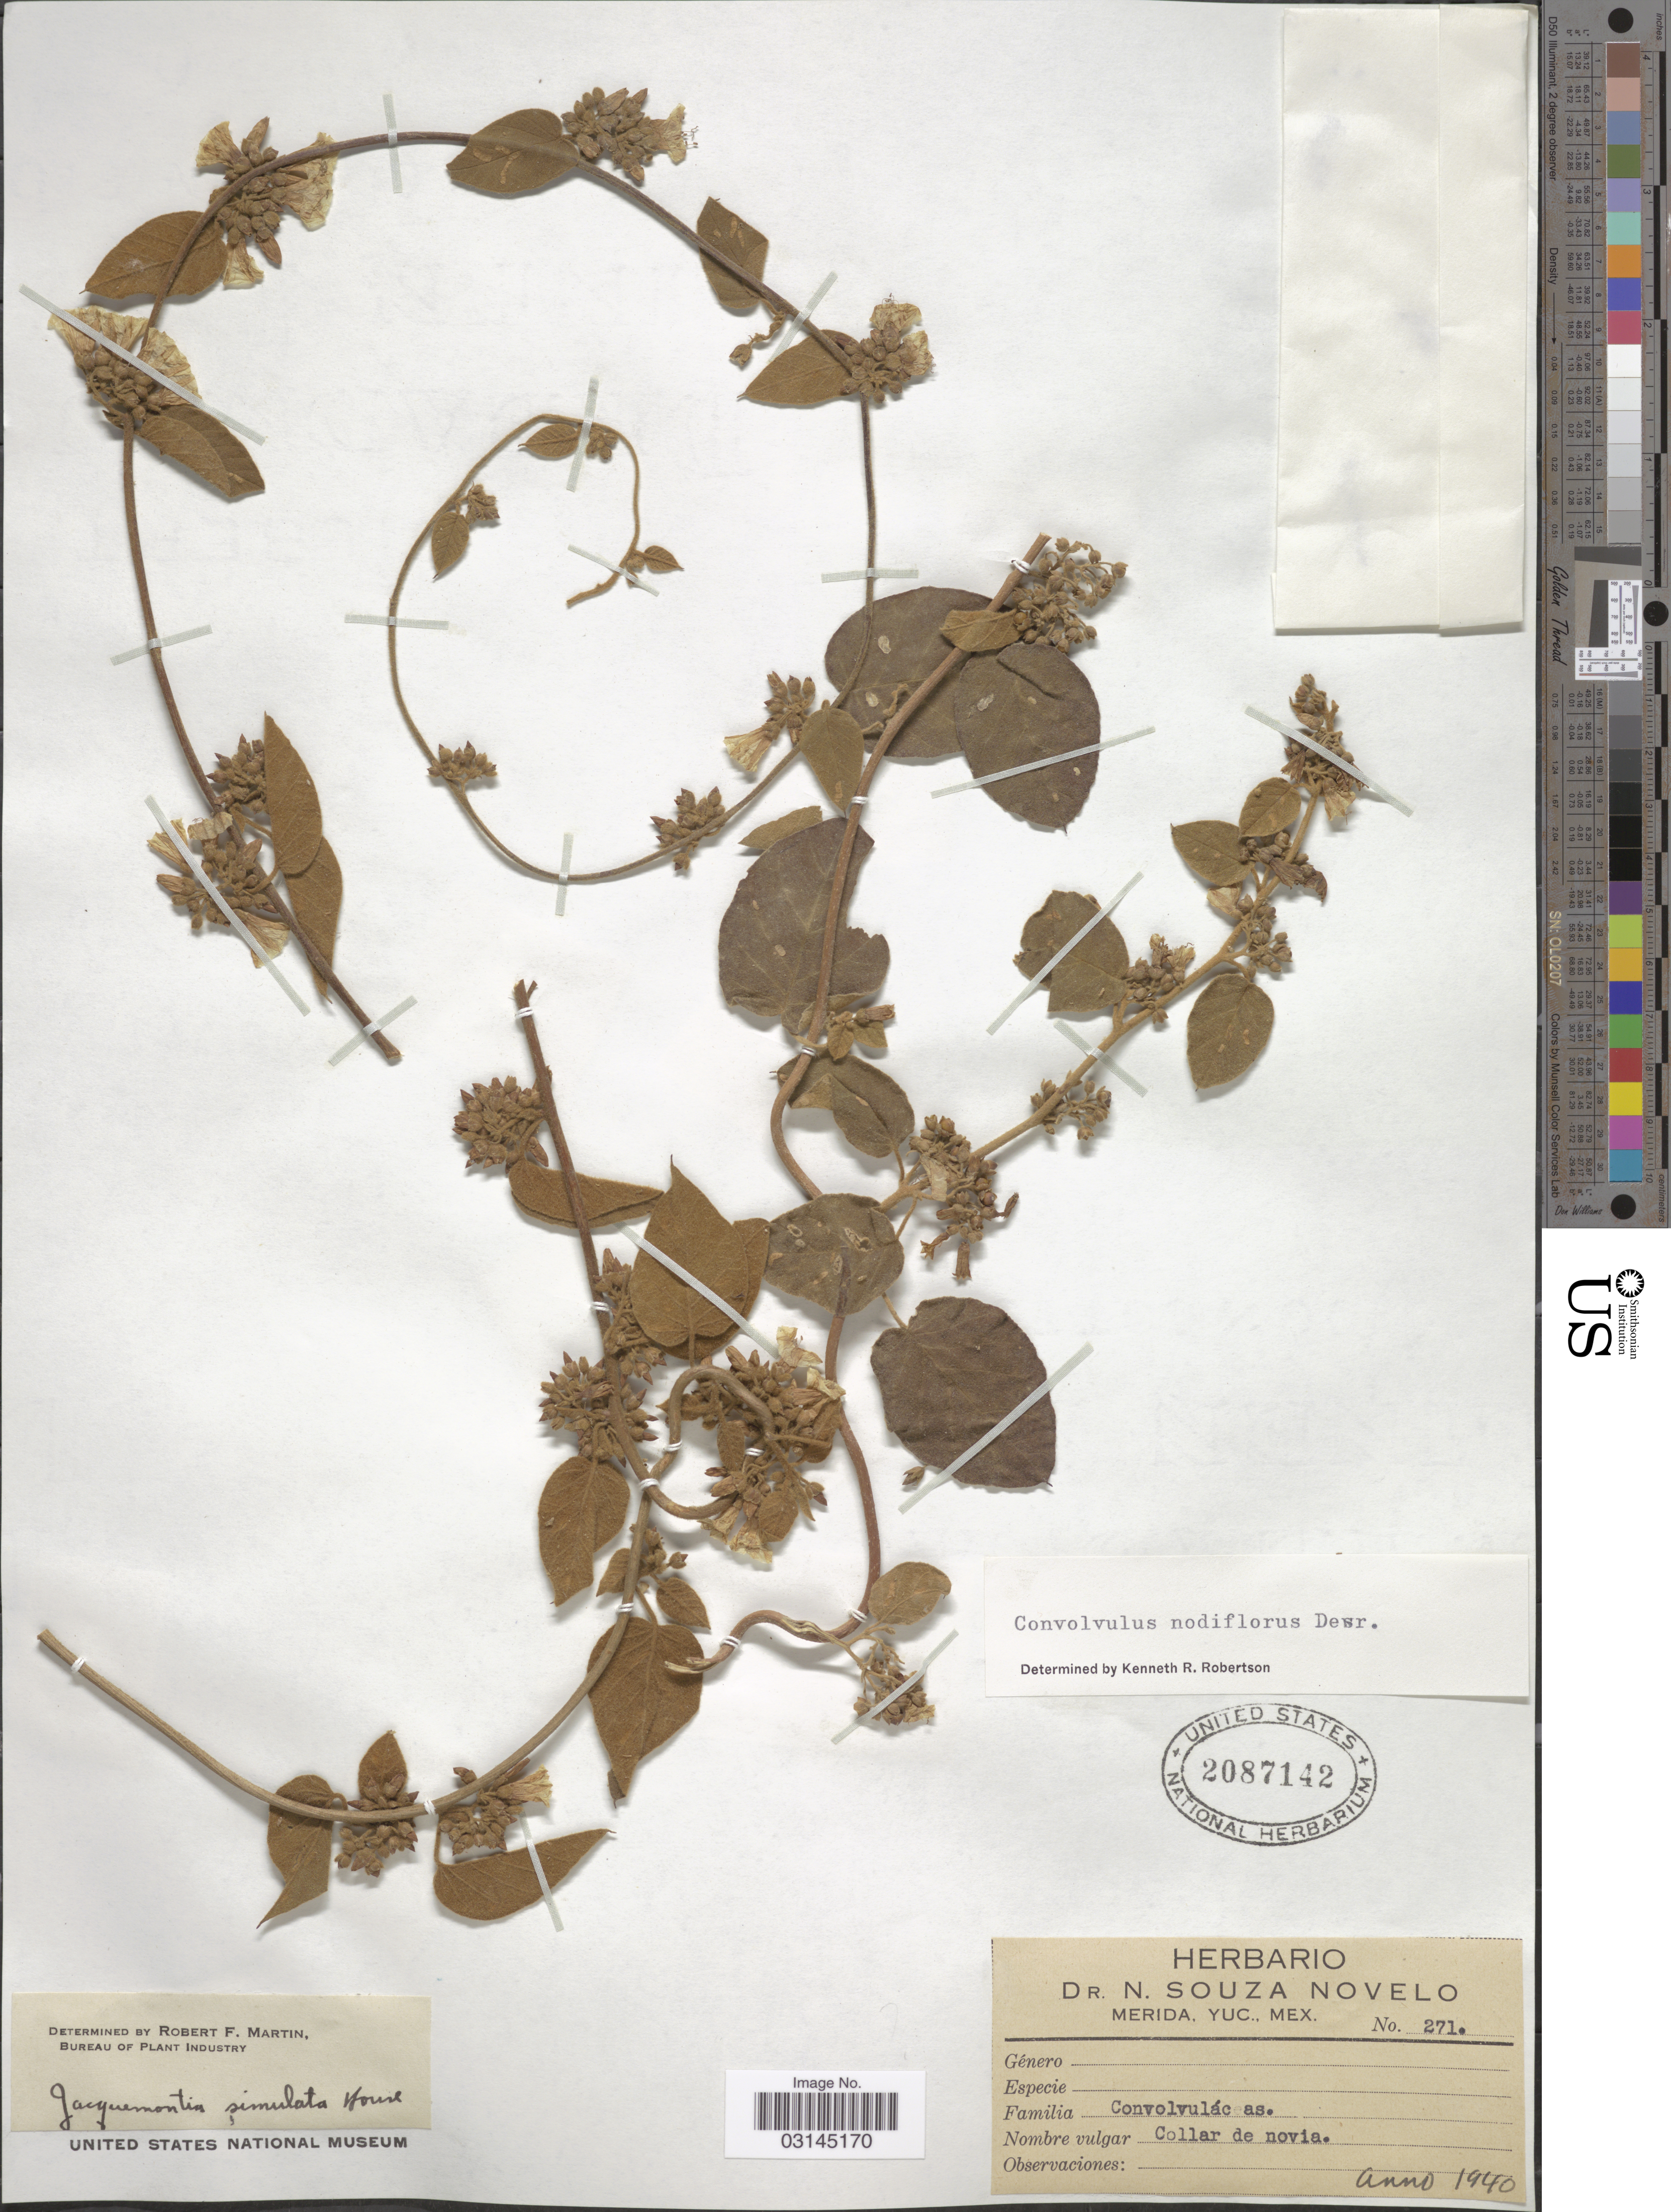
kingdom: Plantae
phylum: Tracheophyta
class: Magnoliopsida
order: Solanales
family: Convolvulaceae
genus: Convolvulus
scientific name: Convolvulus nodiflorus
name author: Desr.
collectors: ex herb. Souza Novelo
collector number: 271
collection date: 1940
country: Mexico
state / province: Yucatán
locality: Merida.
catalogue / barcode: US 2087142